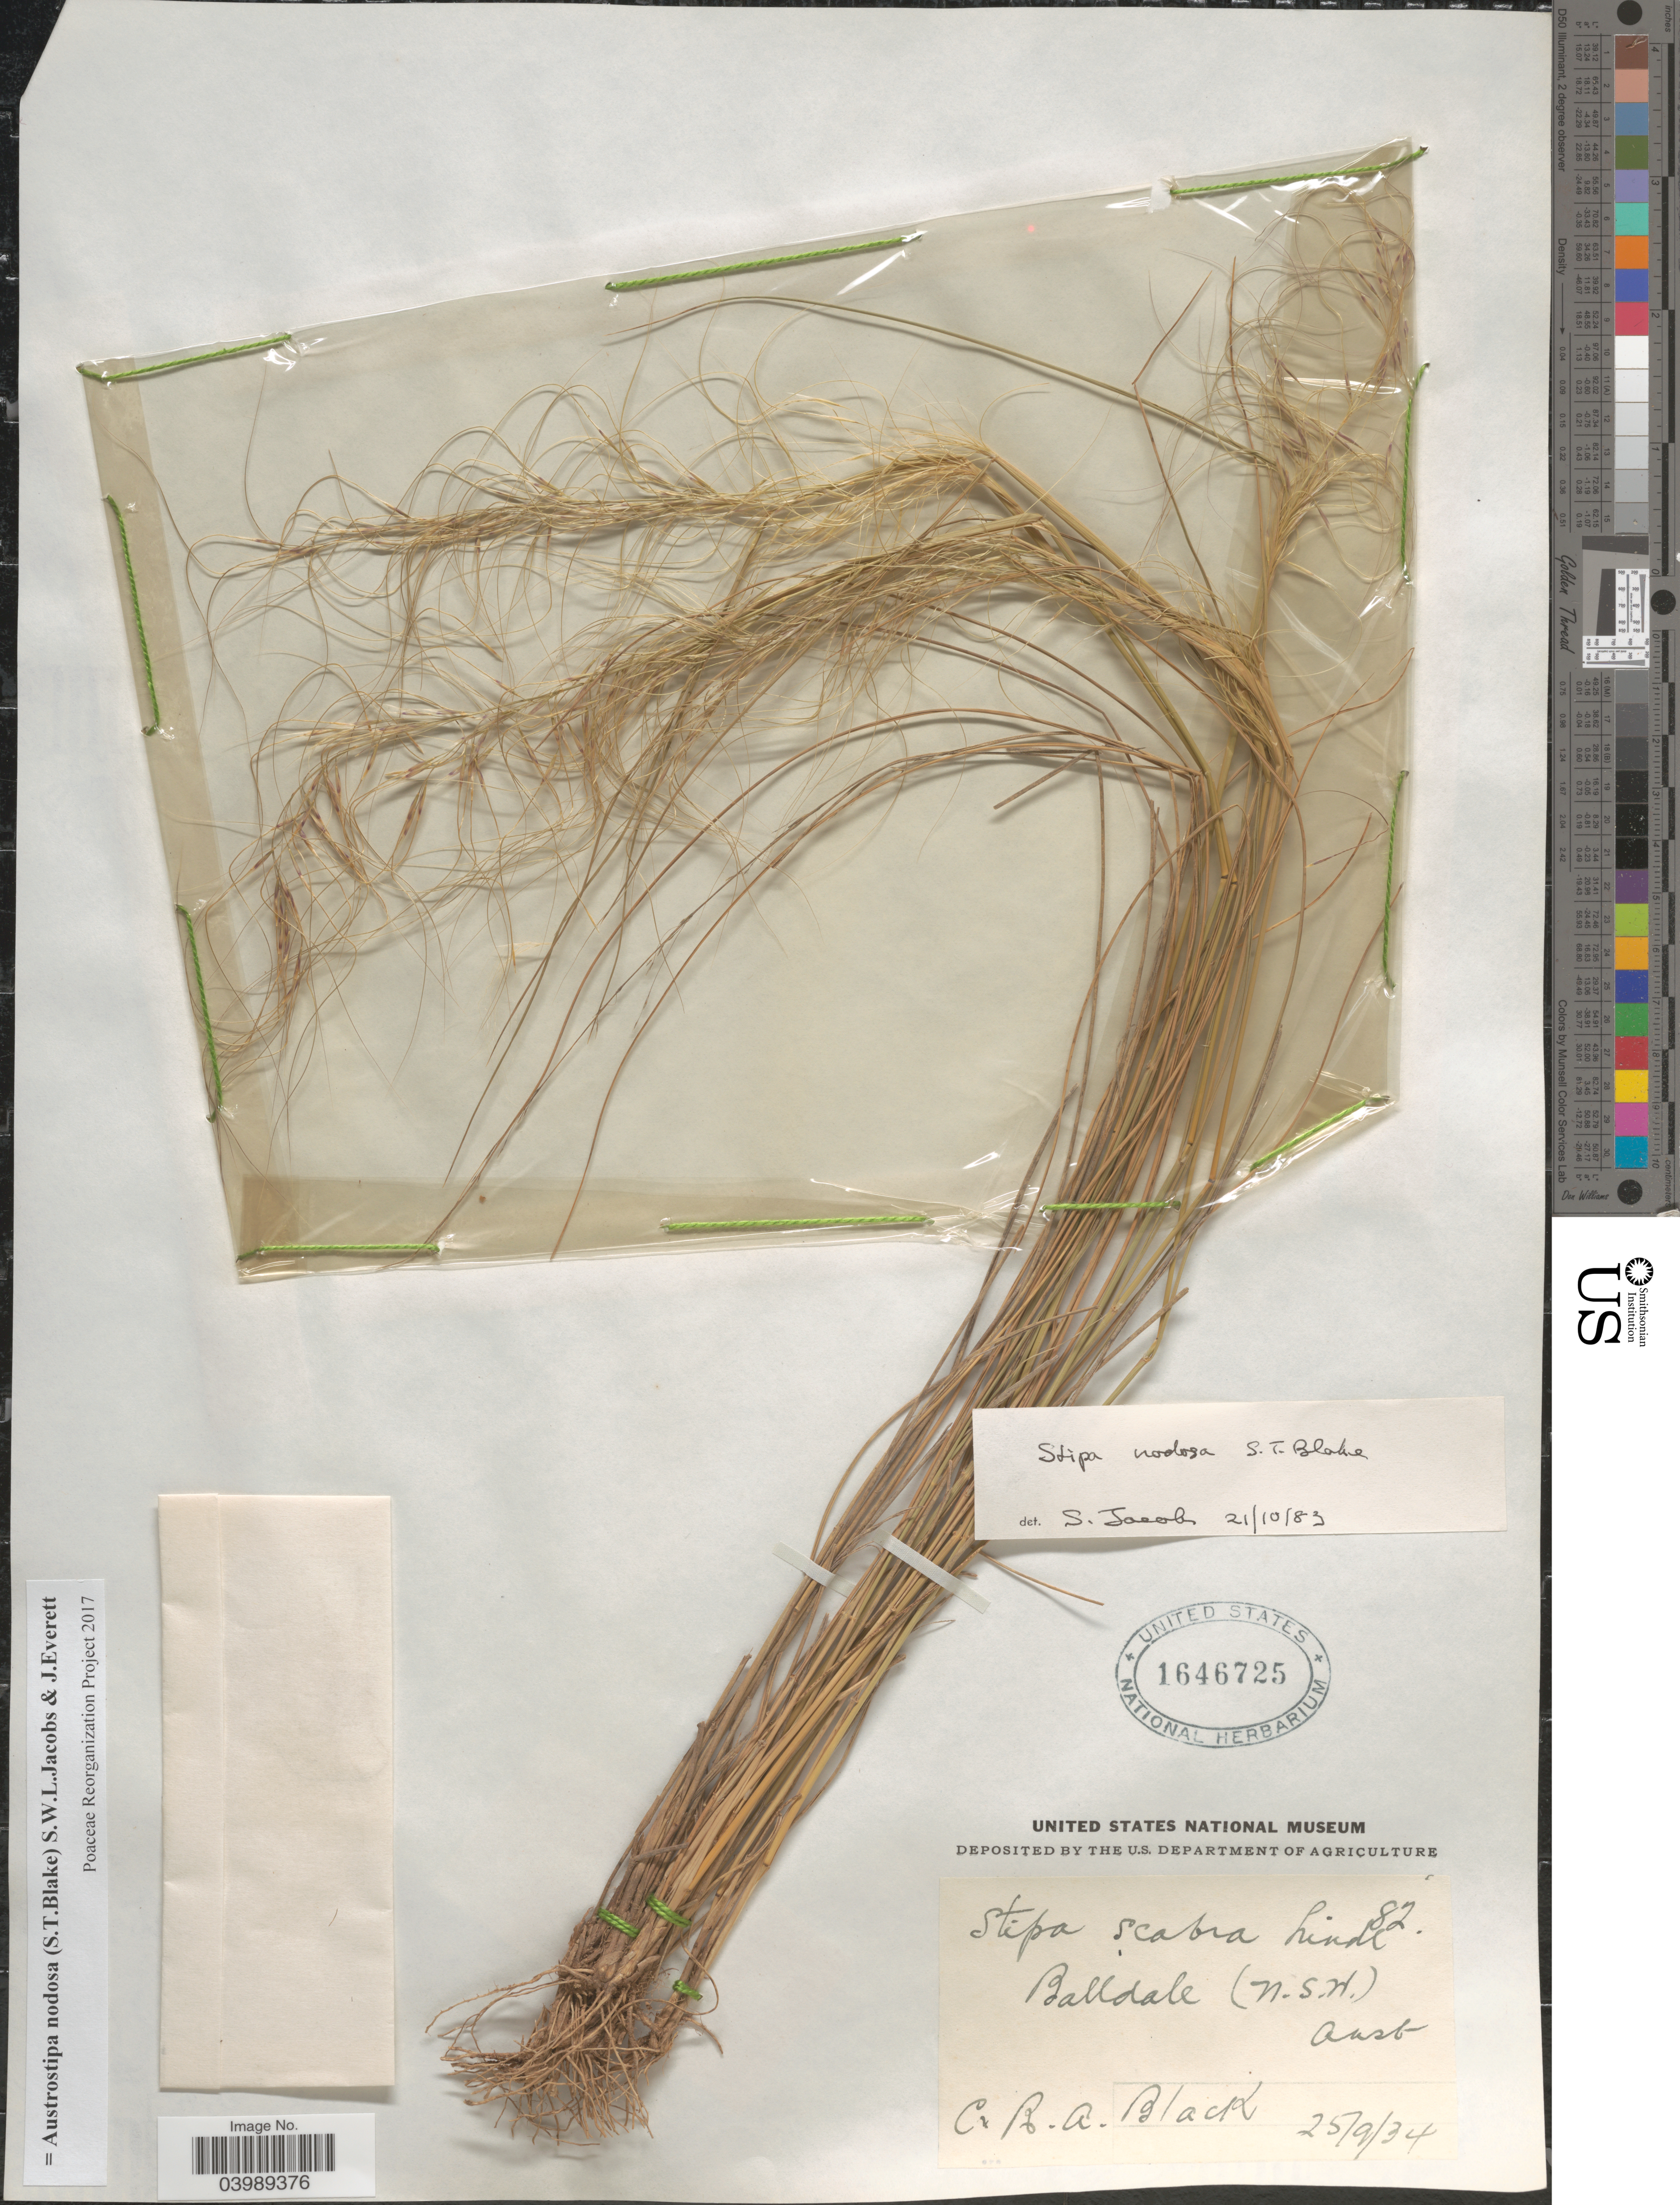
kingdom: Plantae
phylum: Tracheophyta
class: Liliopsida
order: Poales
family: Poaceae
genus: Austrostipa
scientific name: Austrostipa nodosa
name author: (S.T. Blake) S.W.L. Jacobs & J. Everett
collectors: R. A. Black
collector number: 82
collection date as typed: Transcribed d/m/y: 25/9/34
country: Australia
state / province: New South Wales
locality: Balldale.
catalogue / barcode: US 1646725